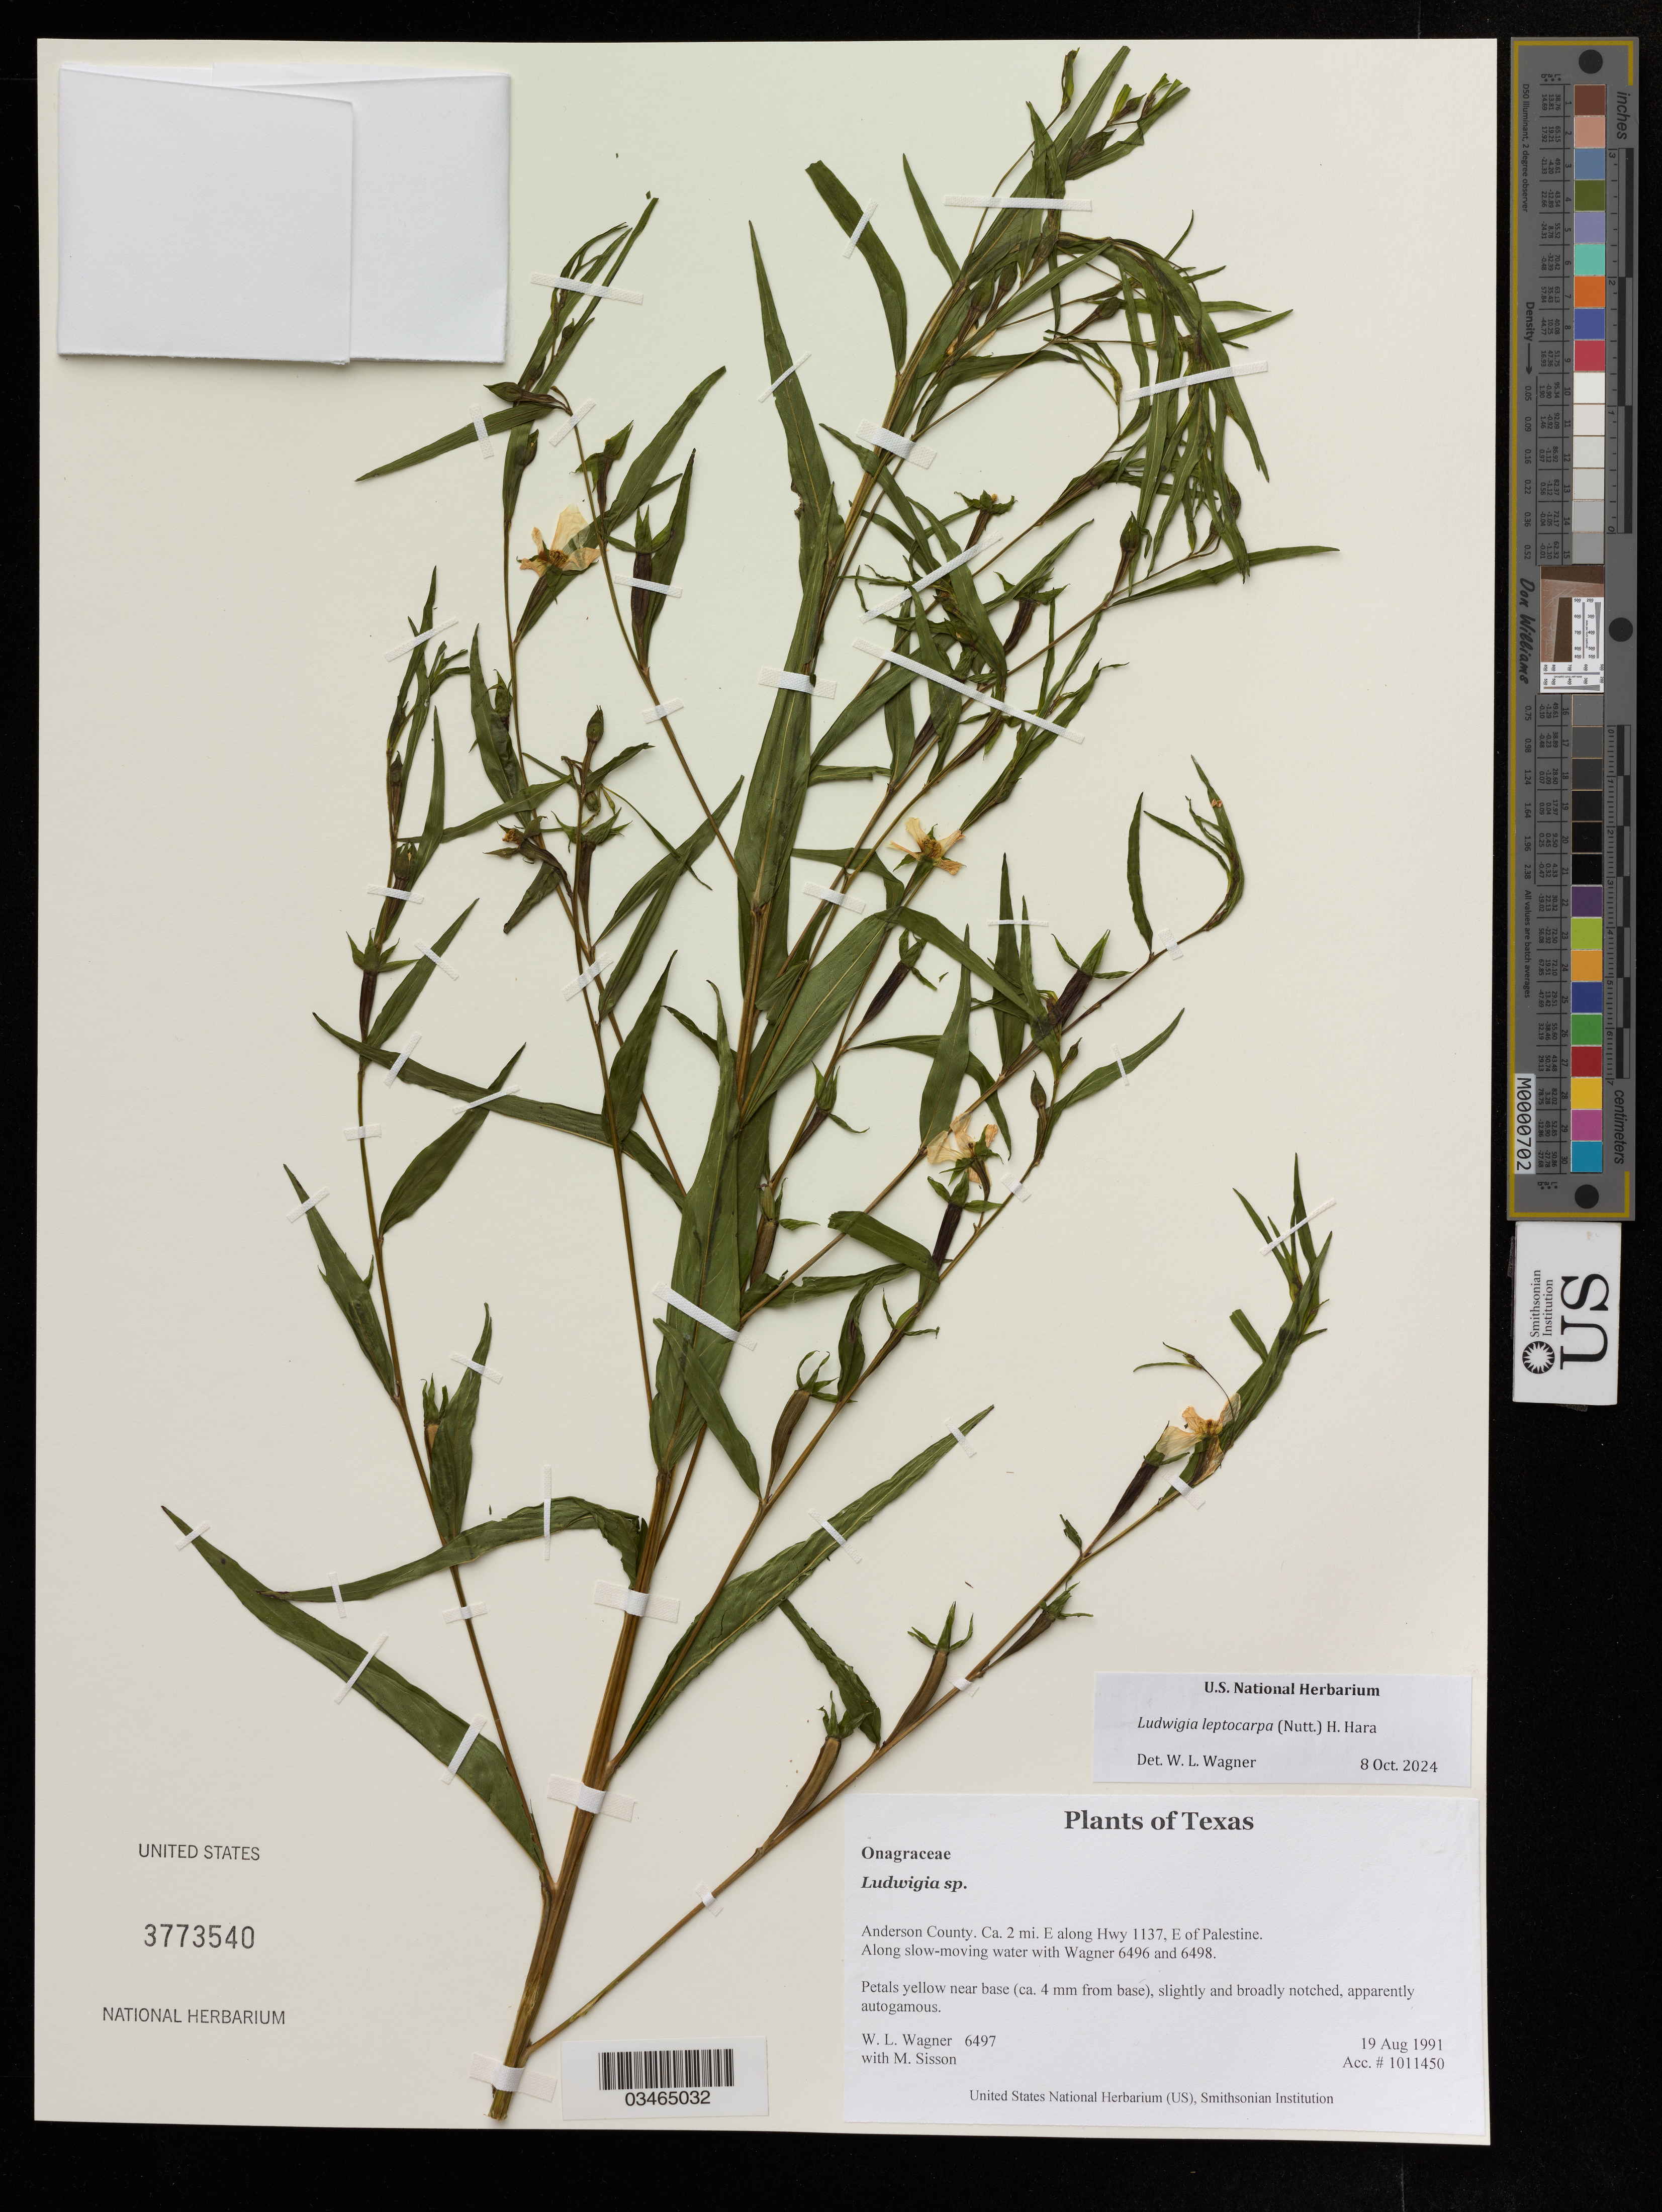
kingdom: Plantae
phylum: Tracheophyta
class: Magnoliopsida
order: Myrtales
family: Onagraceae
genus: Ludwigia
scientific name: Ludwigia sp.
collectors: W. L. Wagner & M. Sisson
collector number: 6497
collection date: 1991-08-19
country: United States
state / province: Texas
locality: Anderson County, Ca. 2 mi. E along HWY 1137, E of Palestine.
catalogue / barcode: US 3773540